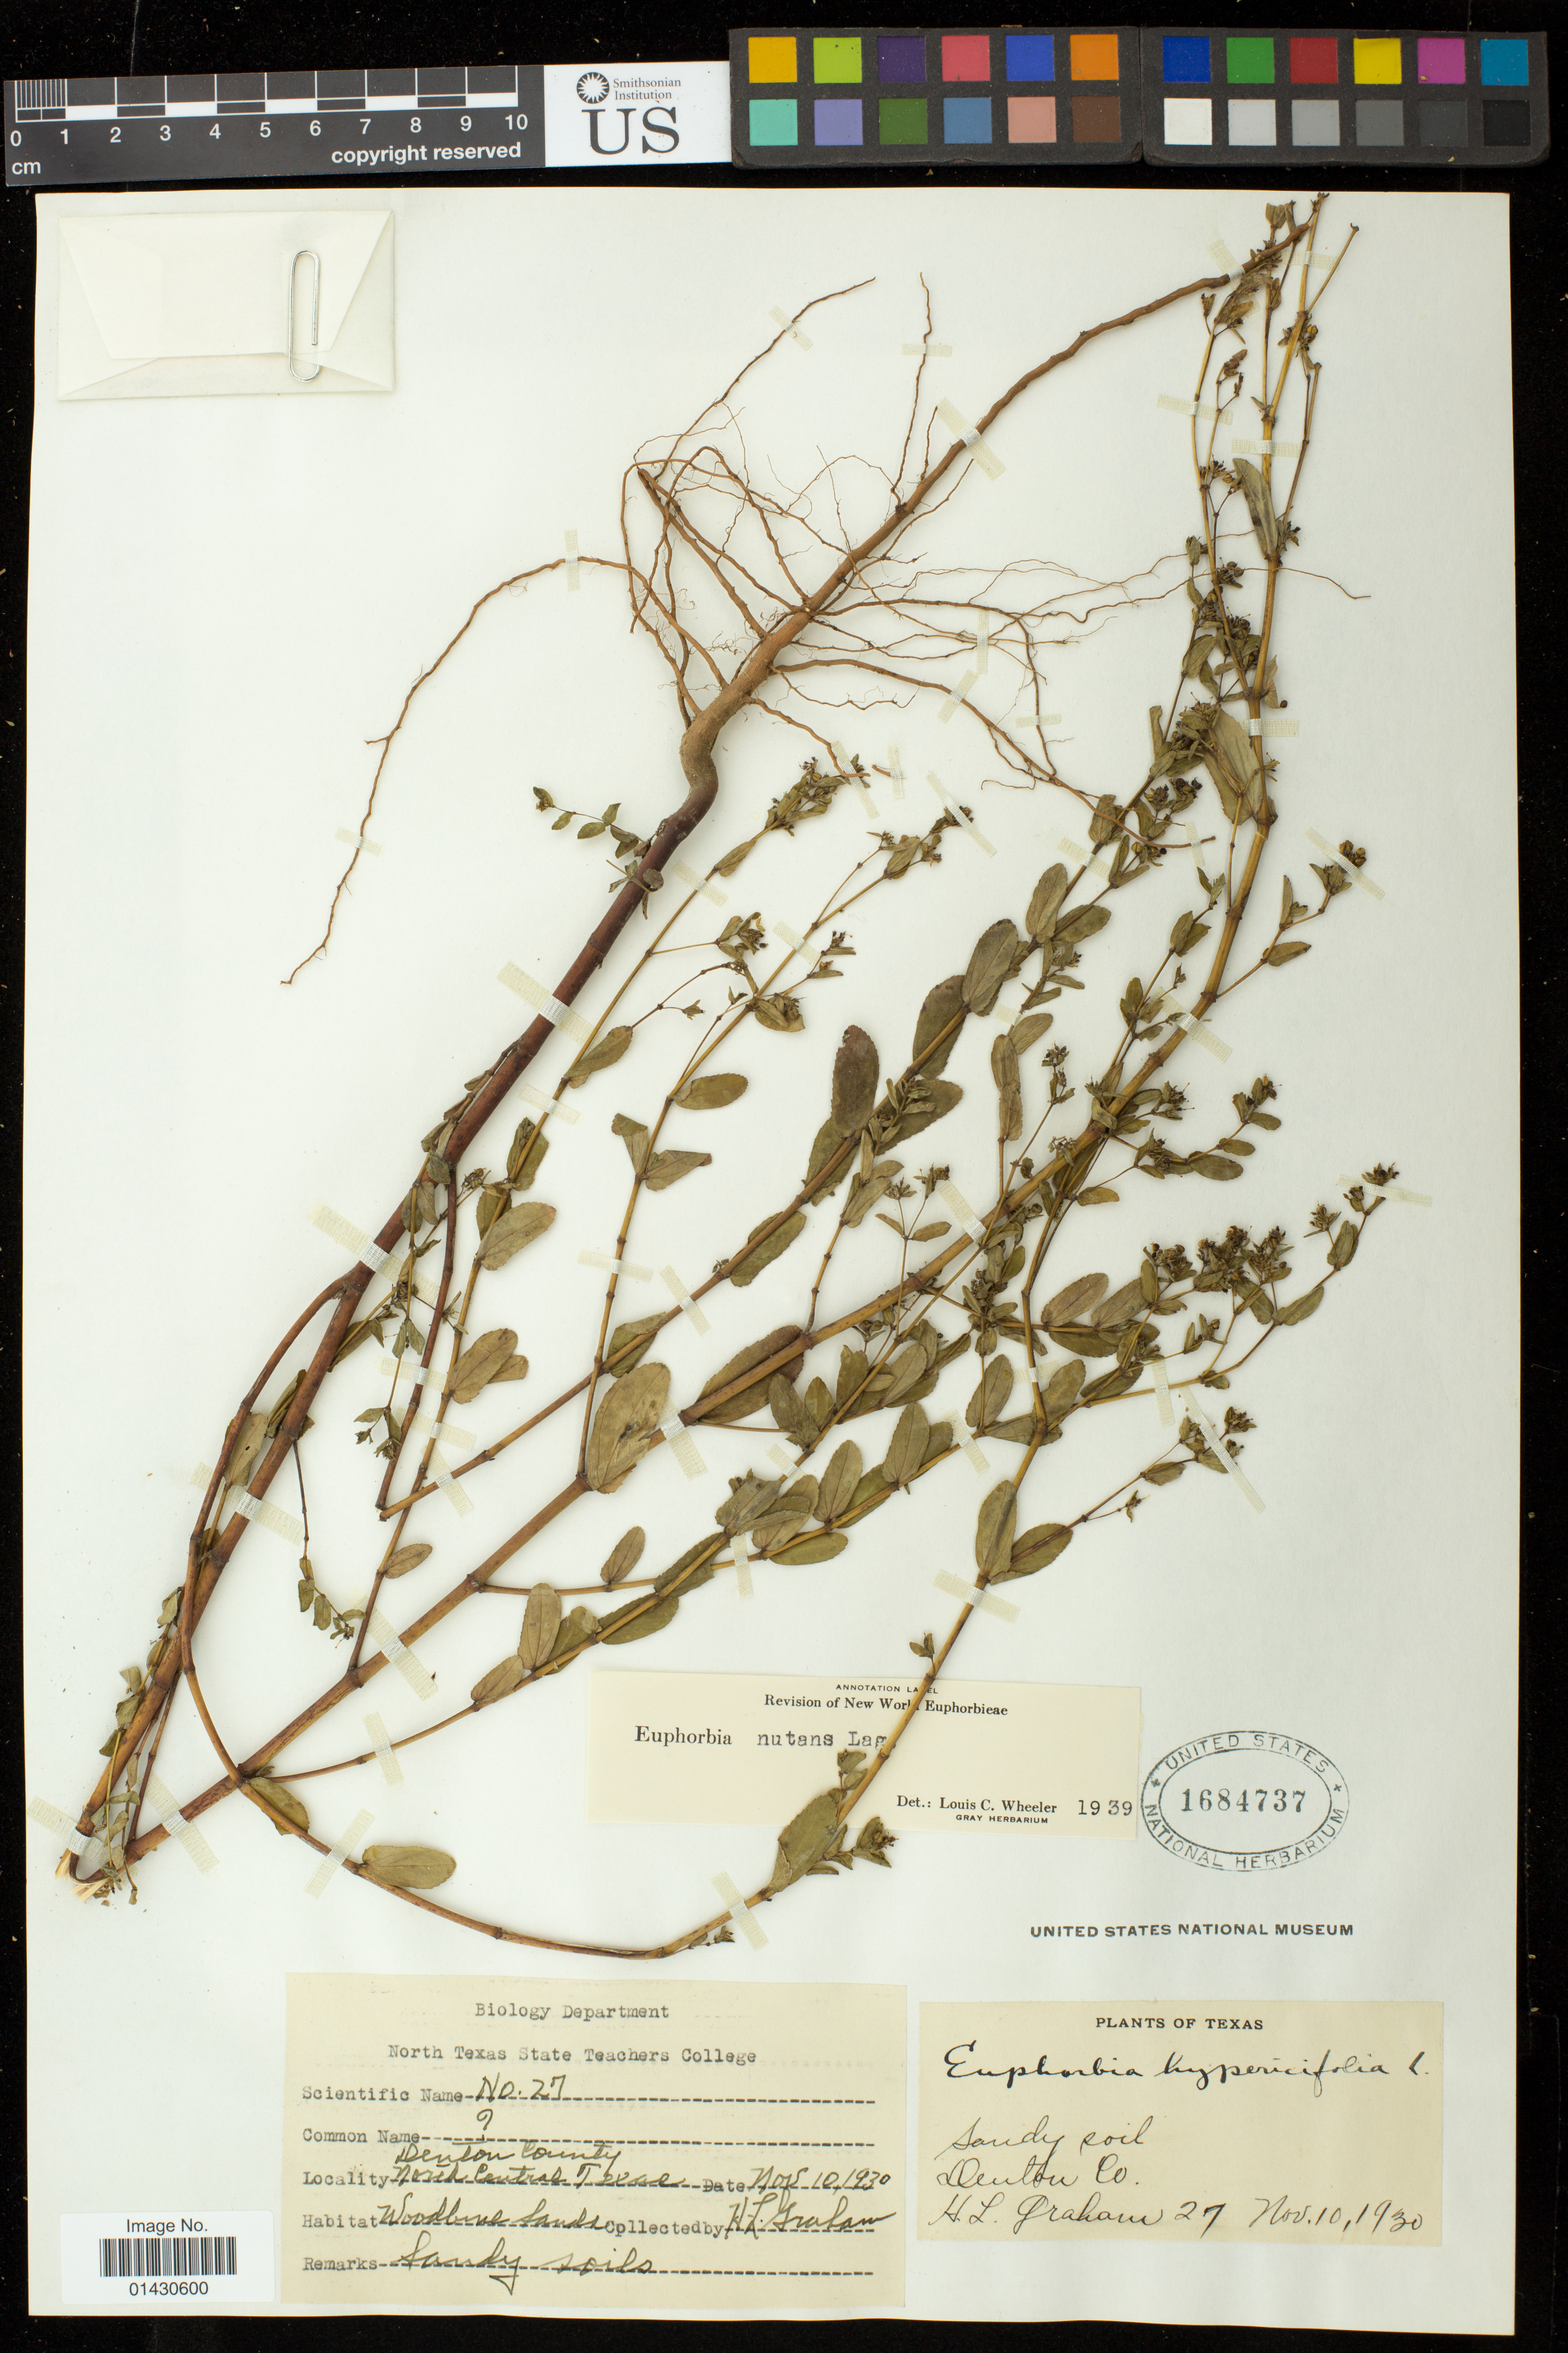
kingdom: Plantae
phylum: Tracheophyta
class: Magnoliopsida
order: Malpighiales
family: Euphorbiaceae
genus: Euphorbia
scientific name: Euphorbia maculata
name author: L.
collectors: H. L. Graham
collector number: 27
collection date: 1930-11-10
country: United States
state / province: Texas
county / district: Denton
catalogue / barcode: US 1684737